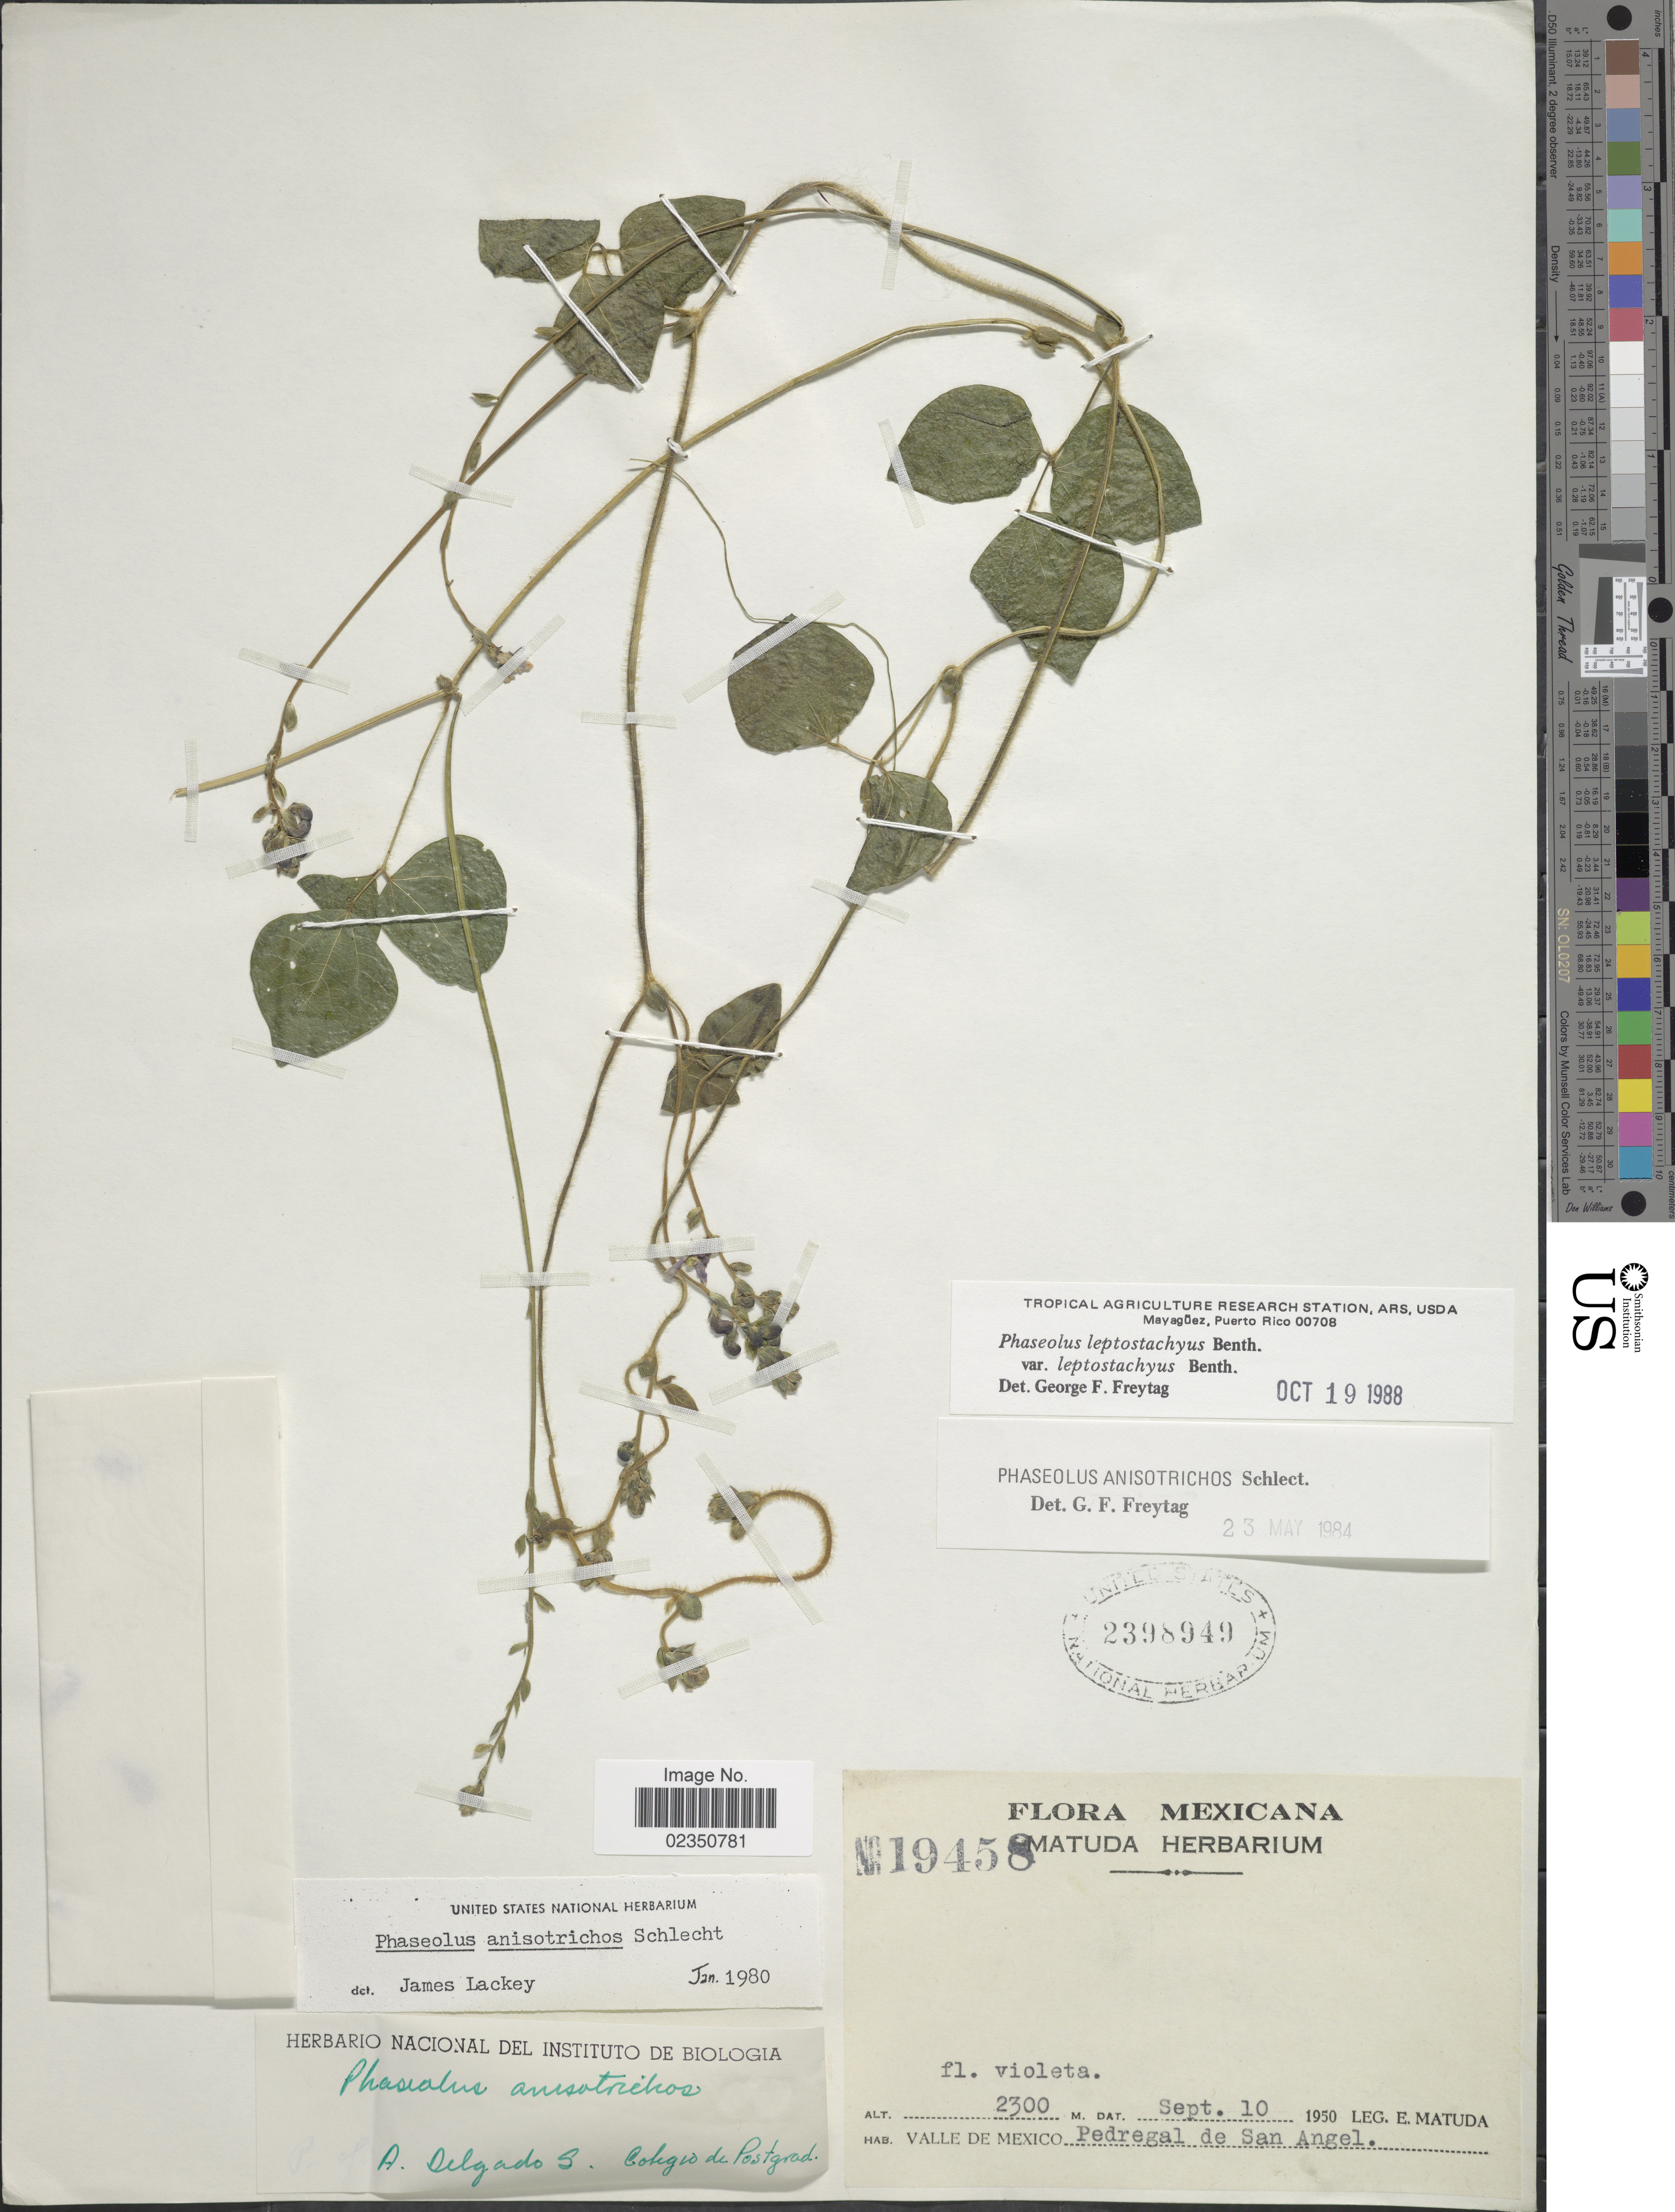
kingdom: Plantae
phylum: Tracheophyta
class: Magnoliopsida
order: Fabales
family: Fabaceae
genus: Phaseolus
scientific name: Phaseolus leptostachyus var. leptostachyus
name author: Benth.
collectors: E. Matuda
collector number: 19458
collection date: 1950-09-10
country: Mexico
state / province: México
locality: Valle de Mexico, Pedregal de San Angel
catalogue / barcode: US 2398949